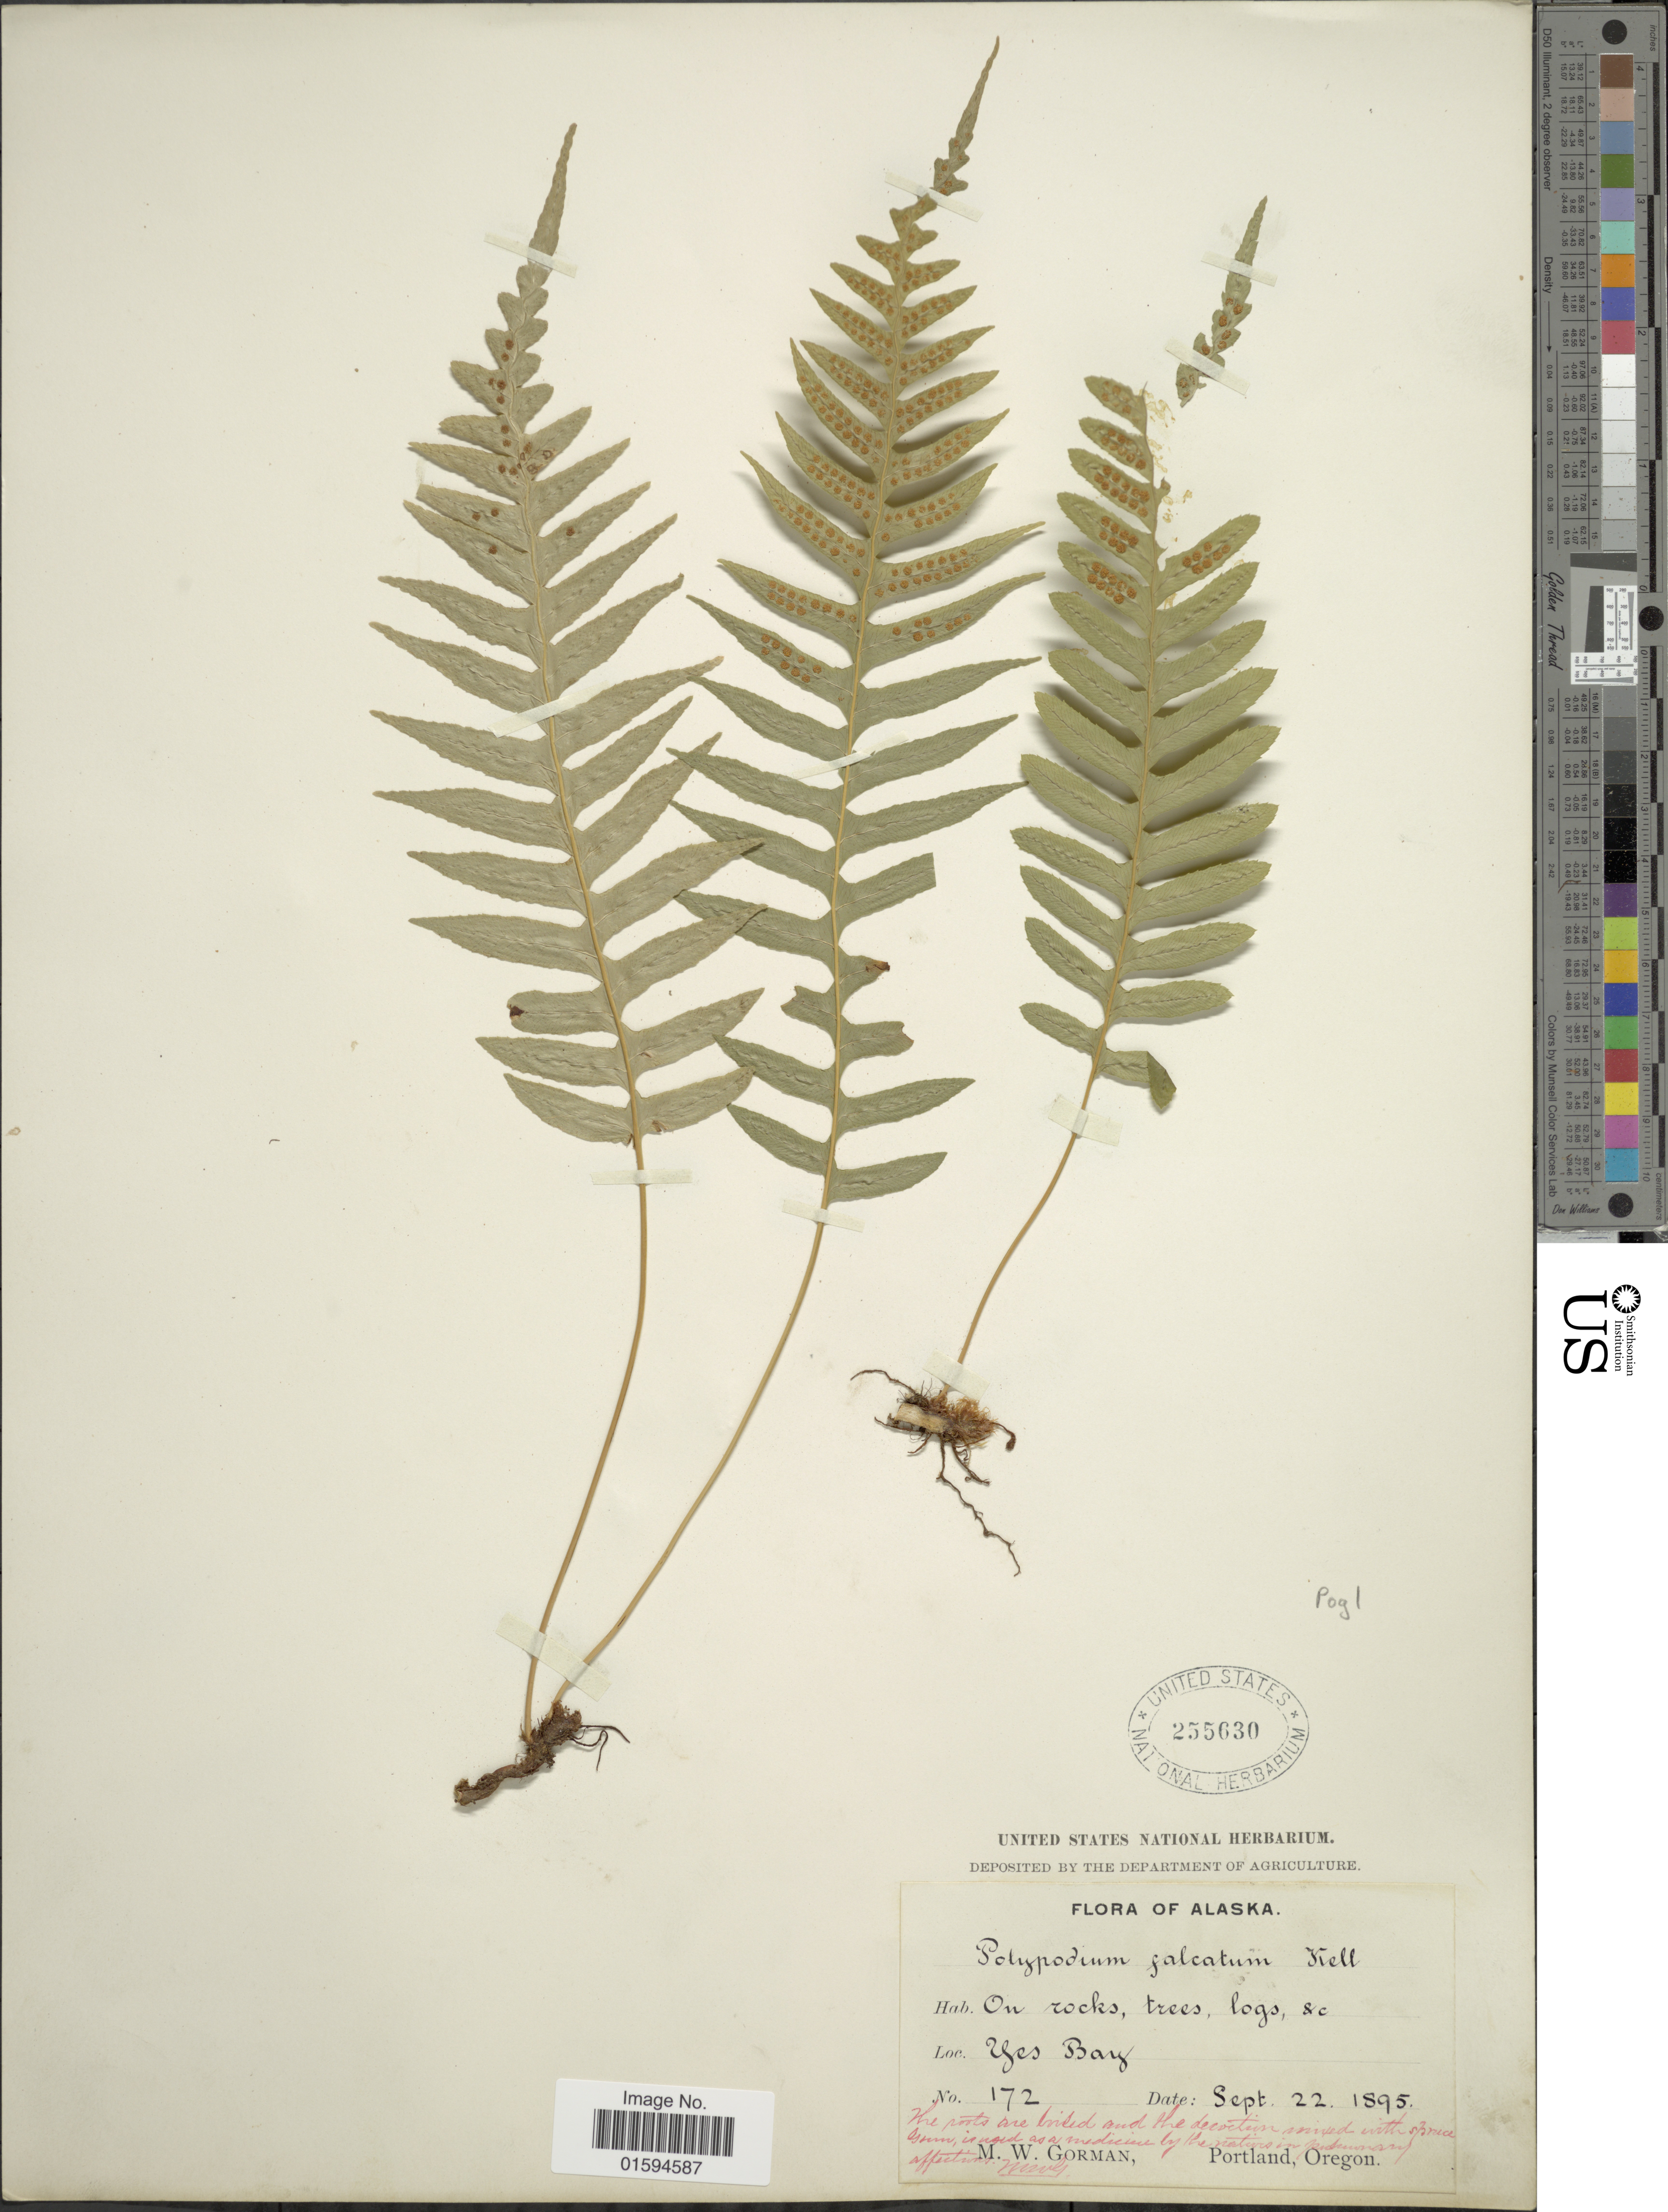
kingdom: Plantae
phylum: Tracheophyta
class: Polypodiopsida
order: Polypodiales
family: Polypodiaceae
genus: Polypodium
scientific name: Polypodium glycyrrhiza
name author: D.C. Eaton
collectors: M. W. Gorman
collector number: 172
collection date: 1895-09-22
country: United States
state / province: Alaska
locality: Yes Bay.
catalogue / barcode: US 255630